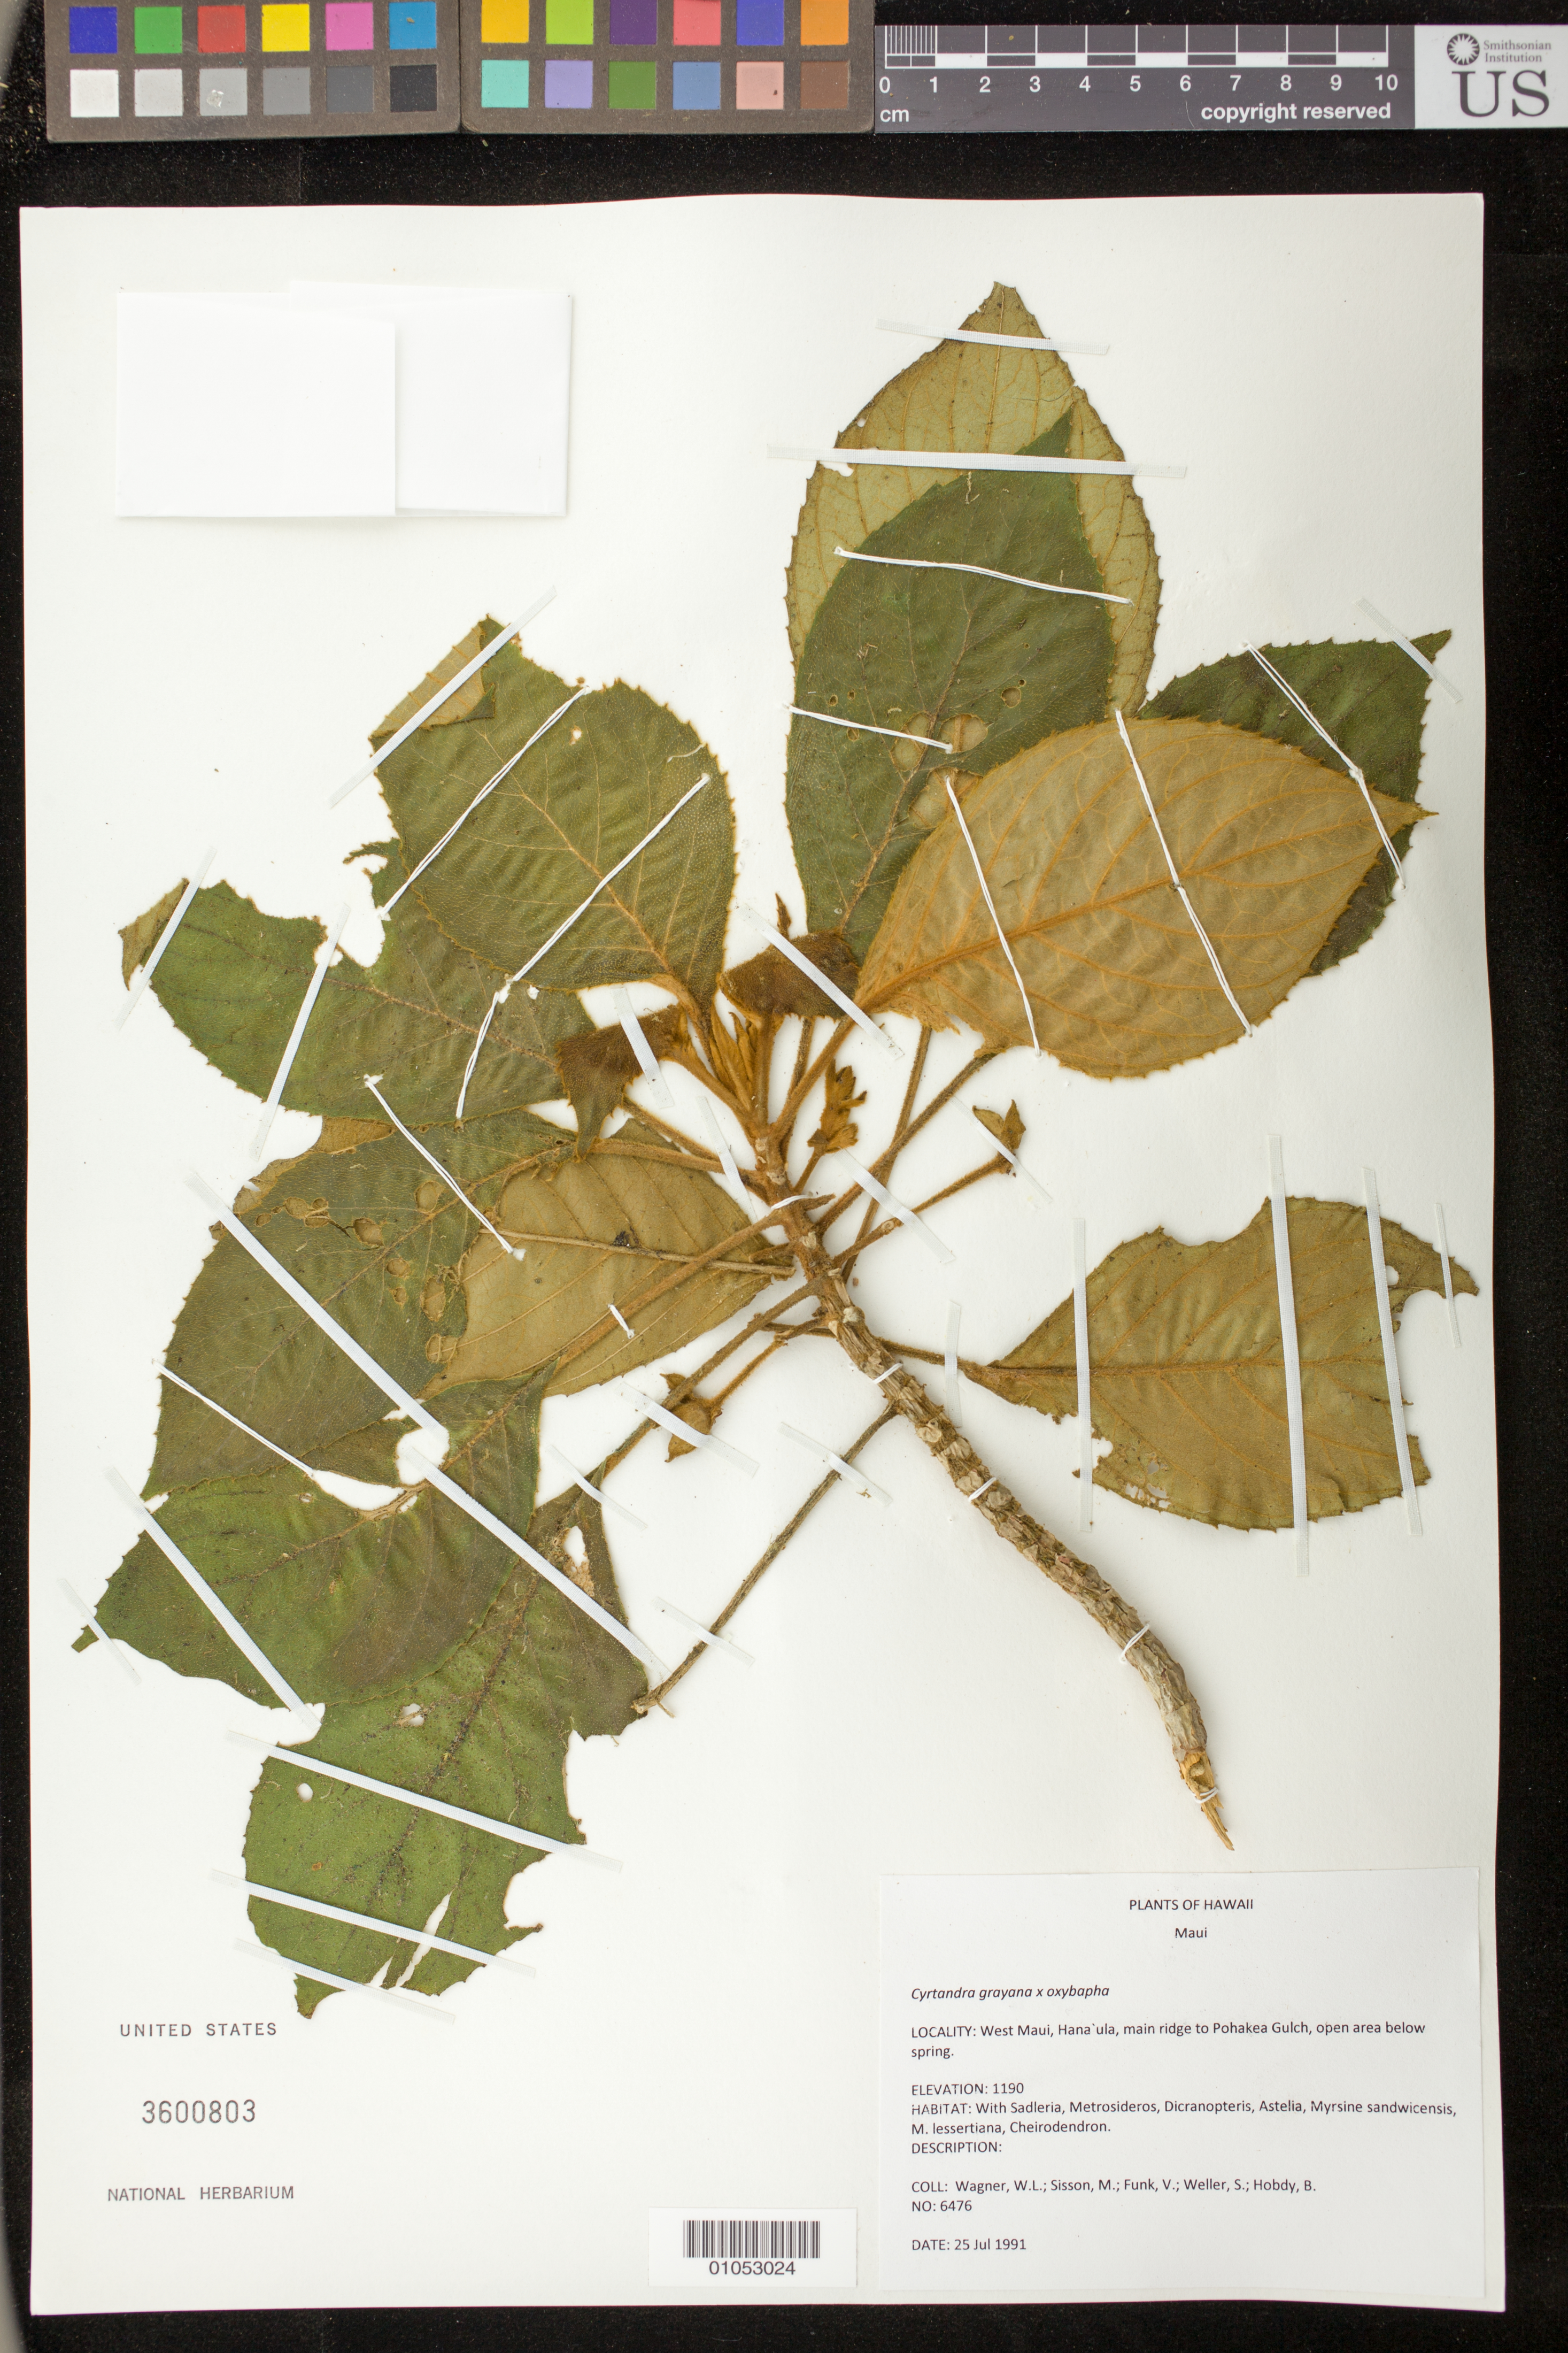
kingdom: Plantae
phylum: Tracheophyta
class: Magnoliopsida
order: Lamiales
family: Gesneriaceae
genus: Cyrtandra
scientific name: Cyrtandra grayana x C. oxybapha W.L. Wagner & D.R. Herbst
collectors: W. L. Wagner, M. Sisson, V. Funk, S. G. Weller & B. Hobdy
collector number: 6476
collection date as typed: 25 Jul 1991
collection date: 1991-07-25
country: United States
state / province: Hawaii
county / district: Maui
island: Maui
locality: West Maui, Hanaula, main ridge to Pohakea Gulch, open area below spring.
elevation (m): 1190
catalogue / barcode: US 3600803